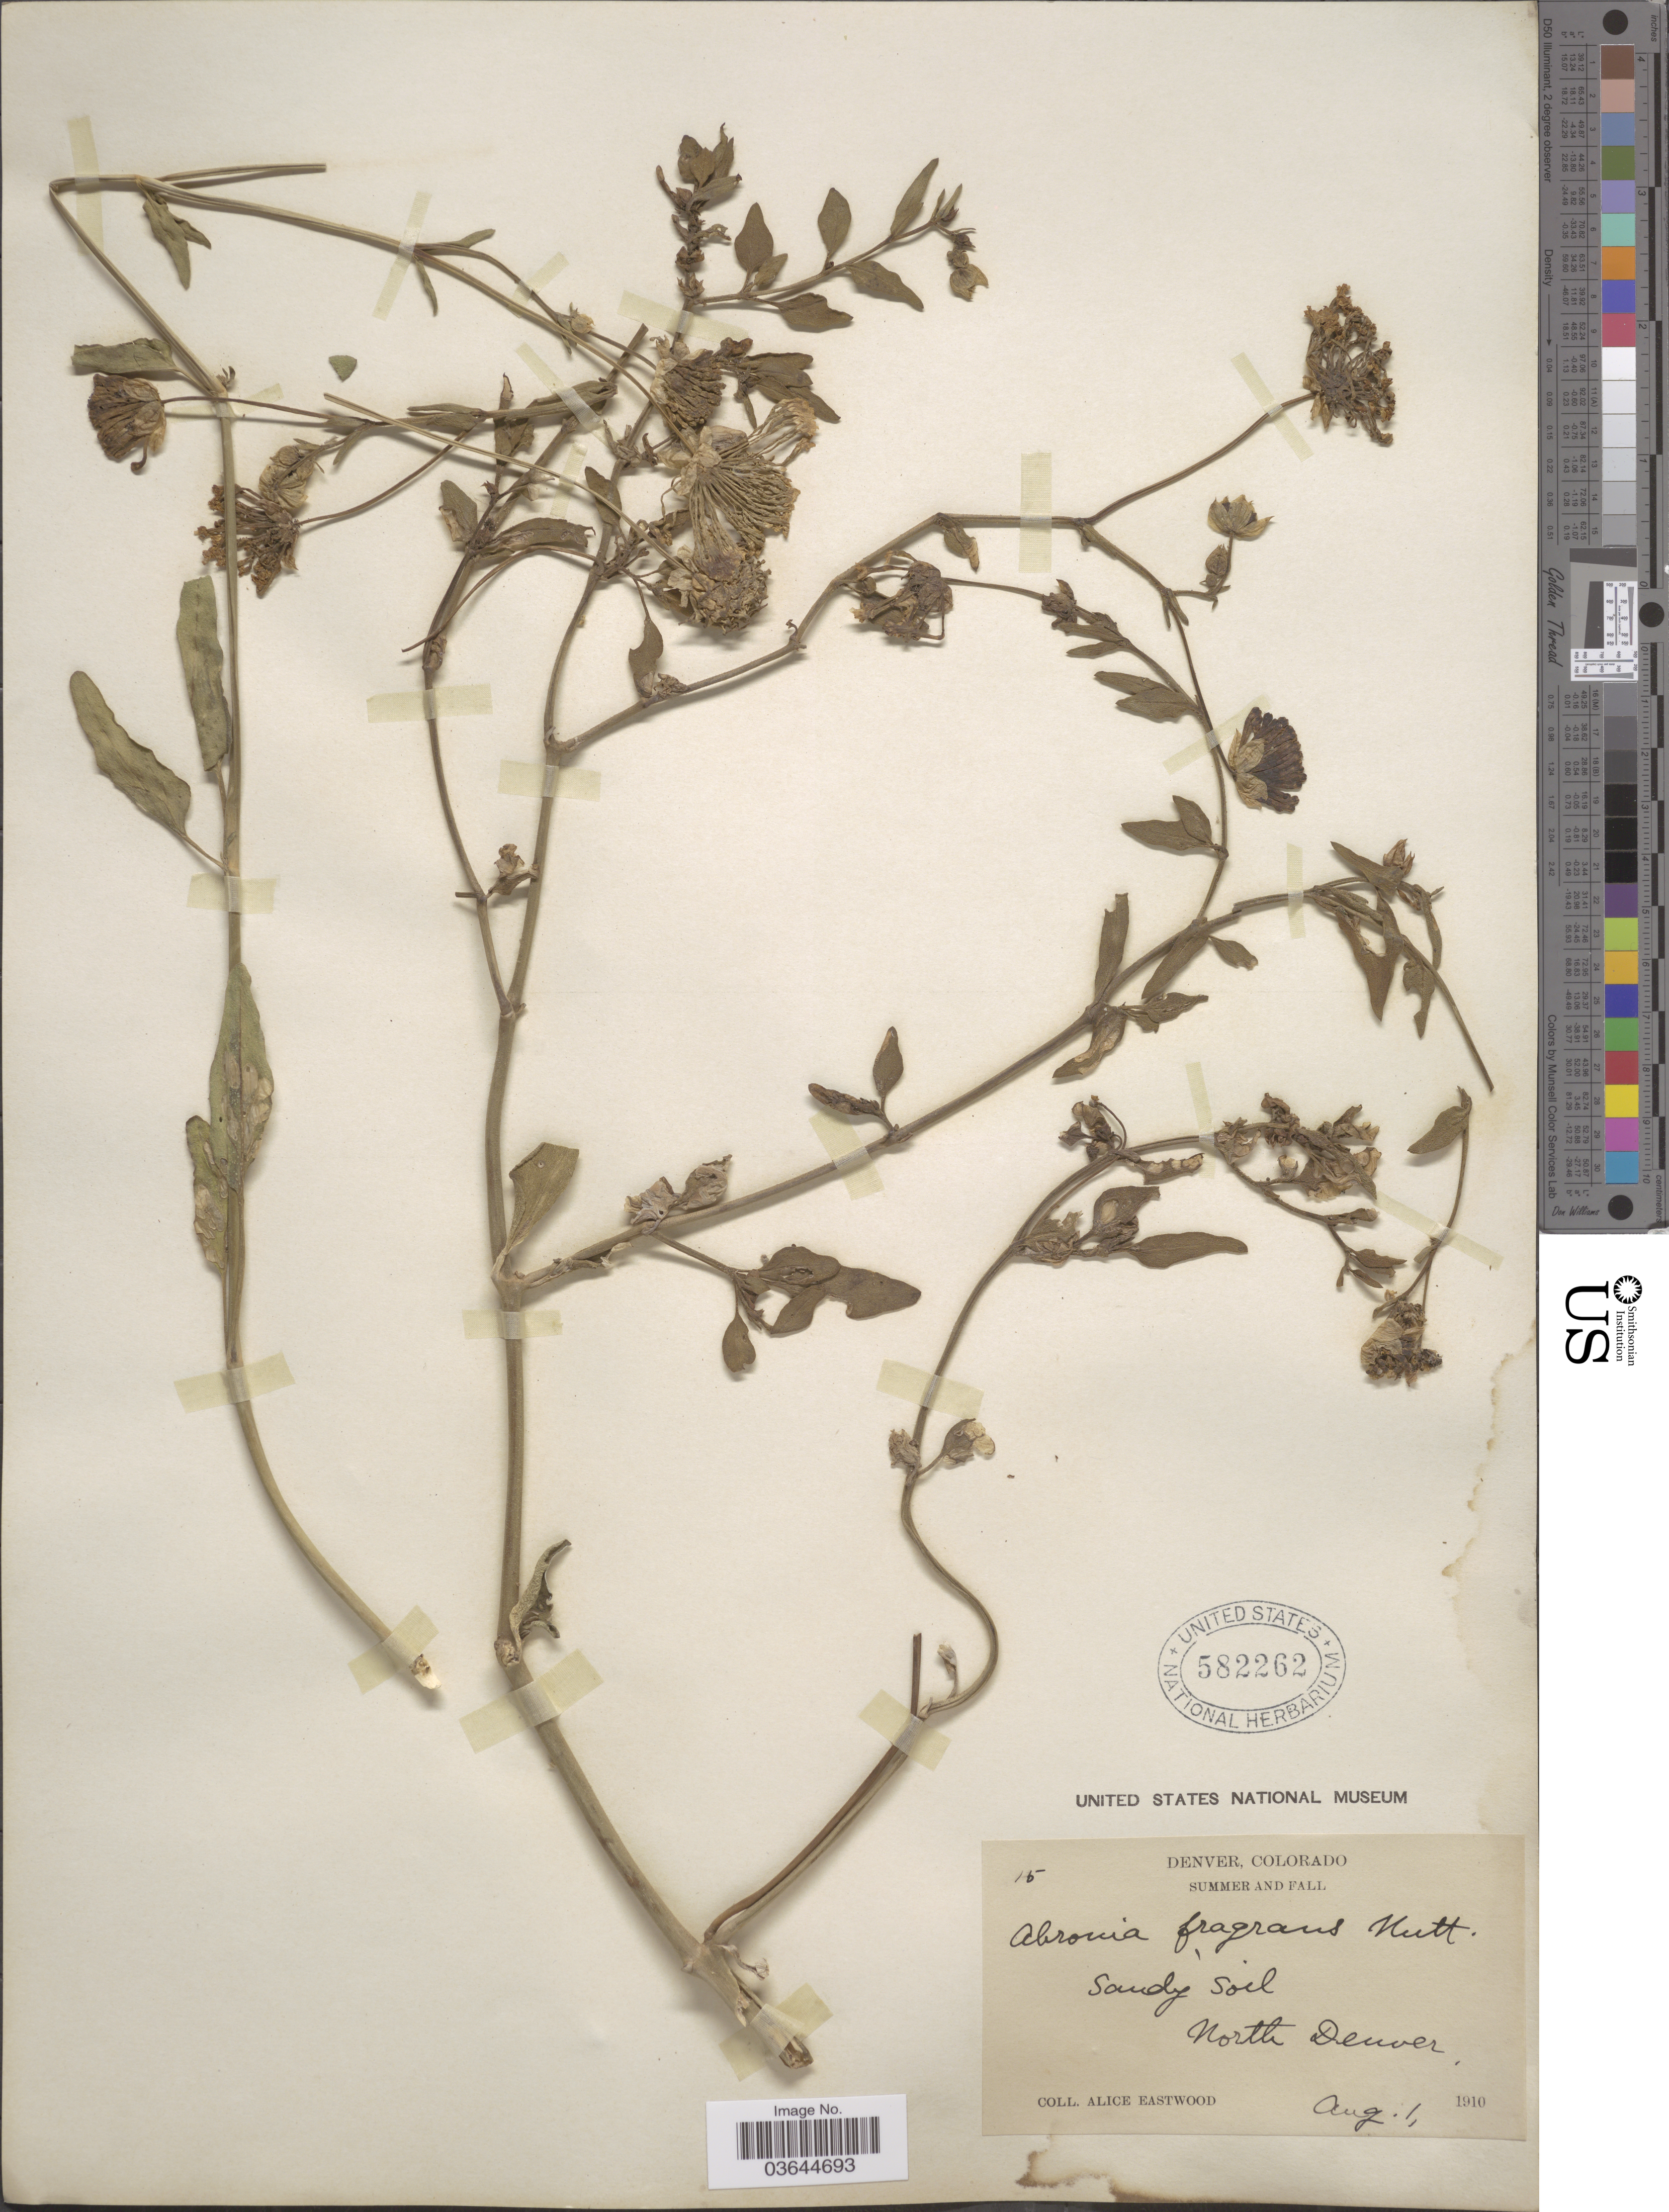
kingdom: Plantae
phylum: Tracheophyta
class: Magnoliopsida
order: Caryophyllales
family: Nyctaginaceae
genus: Abronia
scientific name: Abronia fragrans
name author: Nutt. ex Hook.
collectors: A. Eastwood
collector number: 15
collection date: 1910-08-01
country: United States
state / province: Colorado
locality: Sandy Soil. North Denver.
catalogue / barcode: US 582262